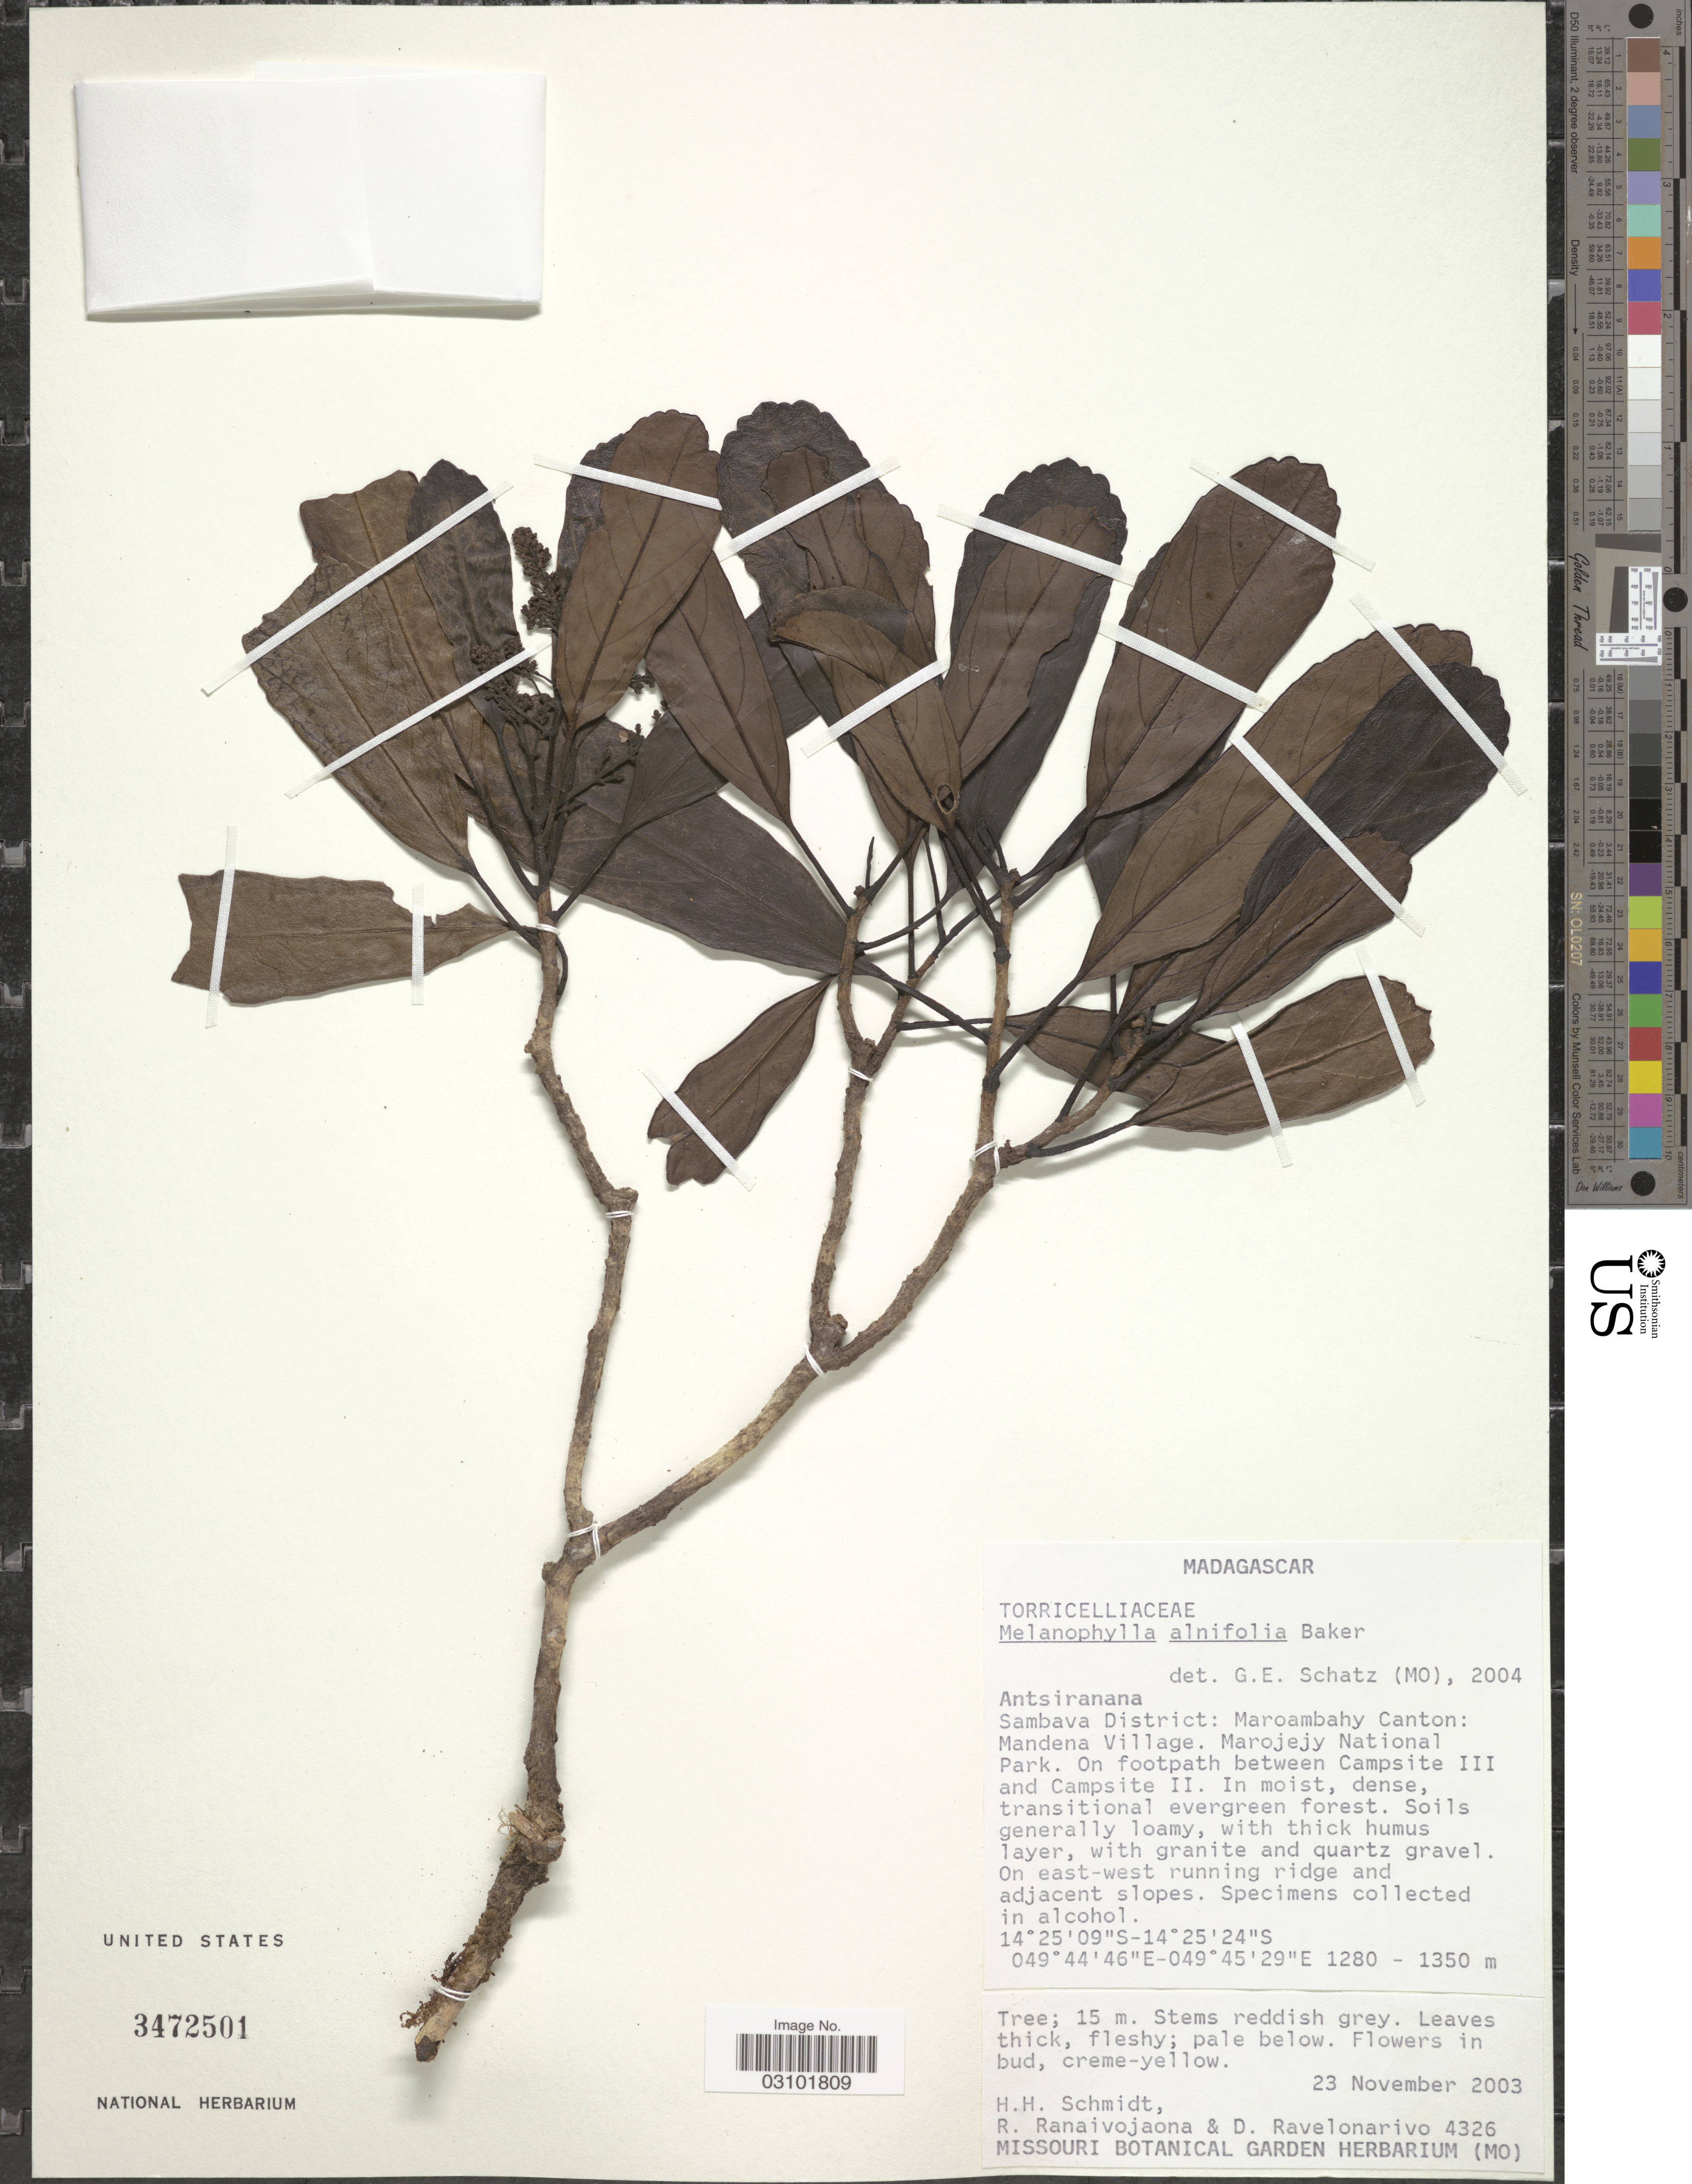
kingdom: Plantae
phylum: Tracheophyta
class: Magnoliopsida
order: Apiales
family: Torricelliaceae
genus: Melanophylla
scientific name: Melanophylla alnifolia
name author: Baker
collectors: H. H. Schmidt, R. Ranaivojaona & D. Ravelonarivo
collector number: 4326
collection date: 2003-11-23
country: Madagascar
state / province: Sava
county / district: Sambava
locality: Sambava District: Maroambahy Canton: Mandena Village. Marojejy National Park. On footpath between Campsite III and Campsite II.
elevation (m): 1280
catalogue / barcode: US 3472501